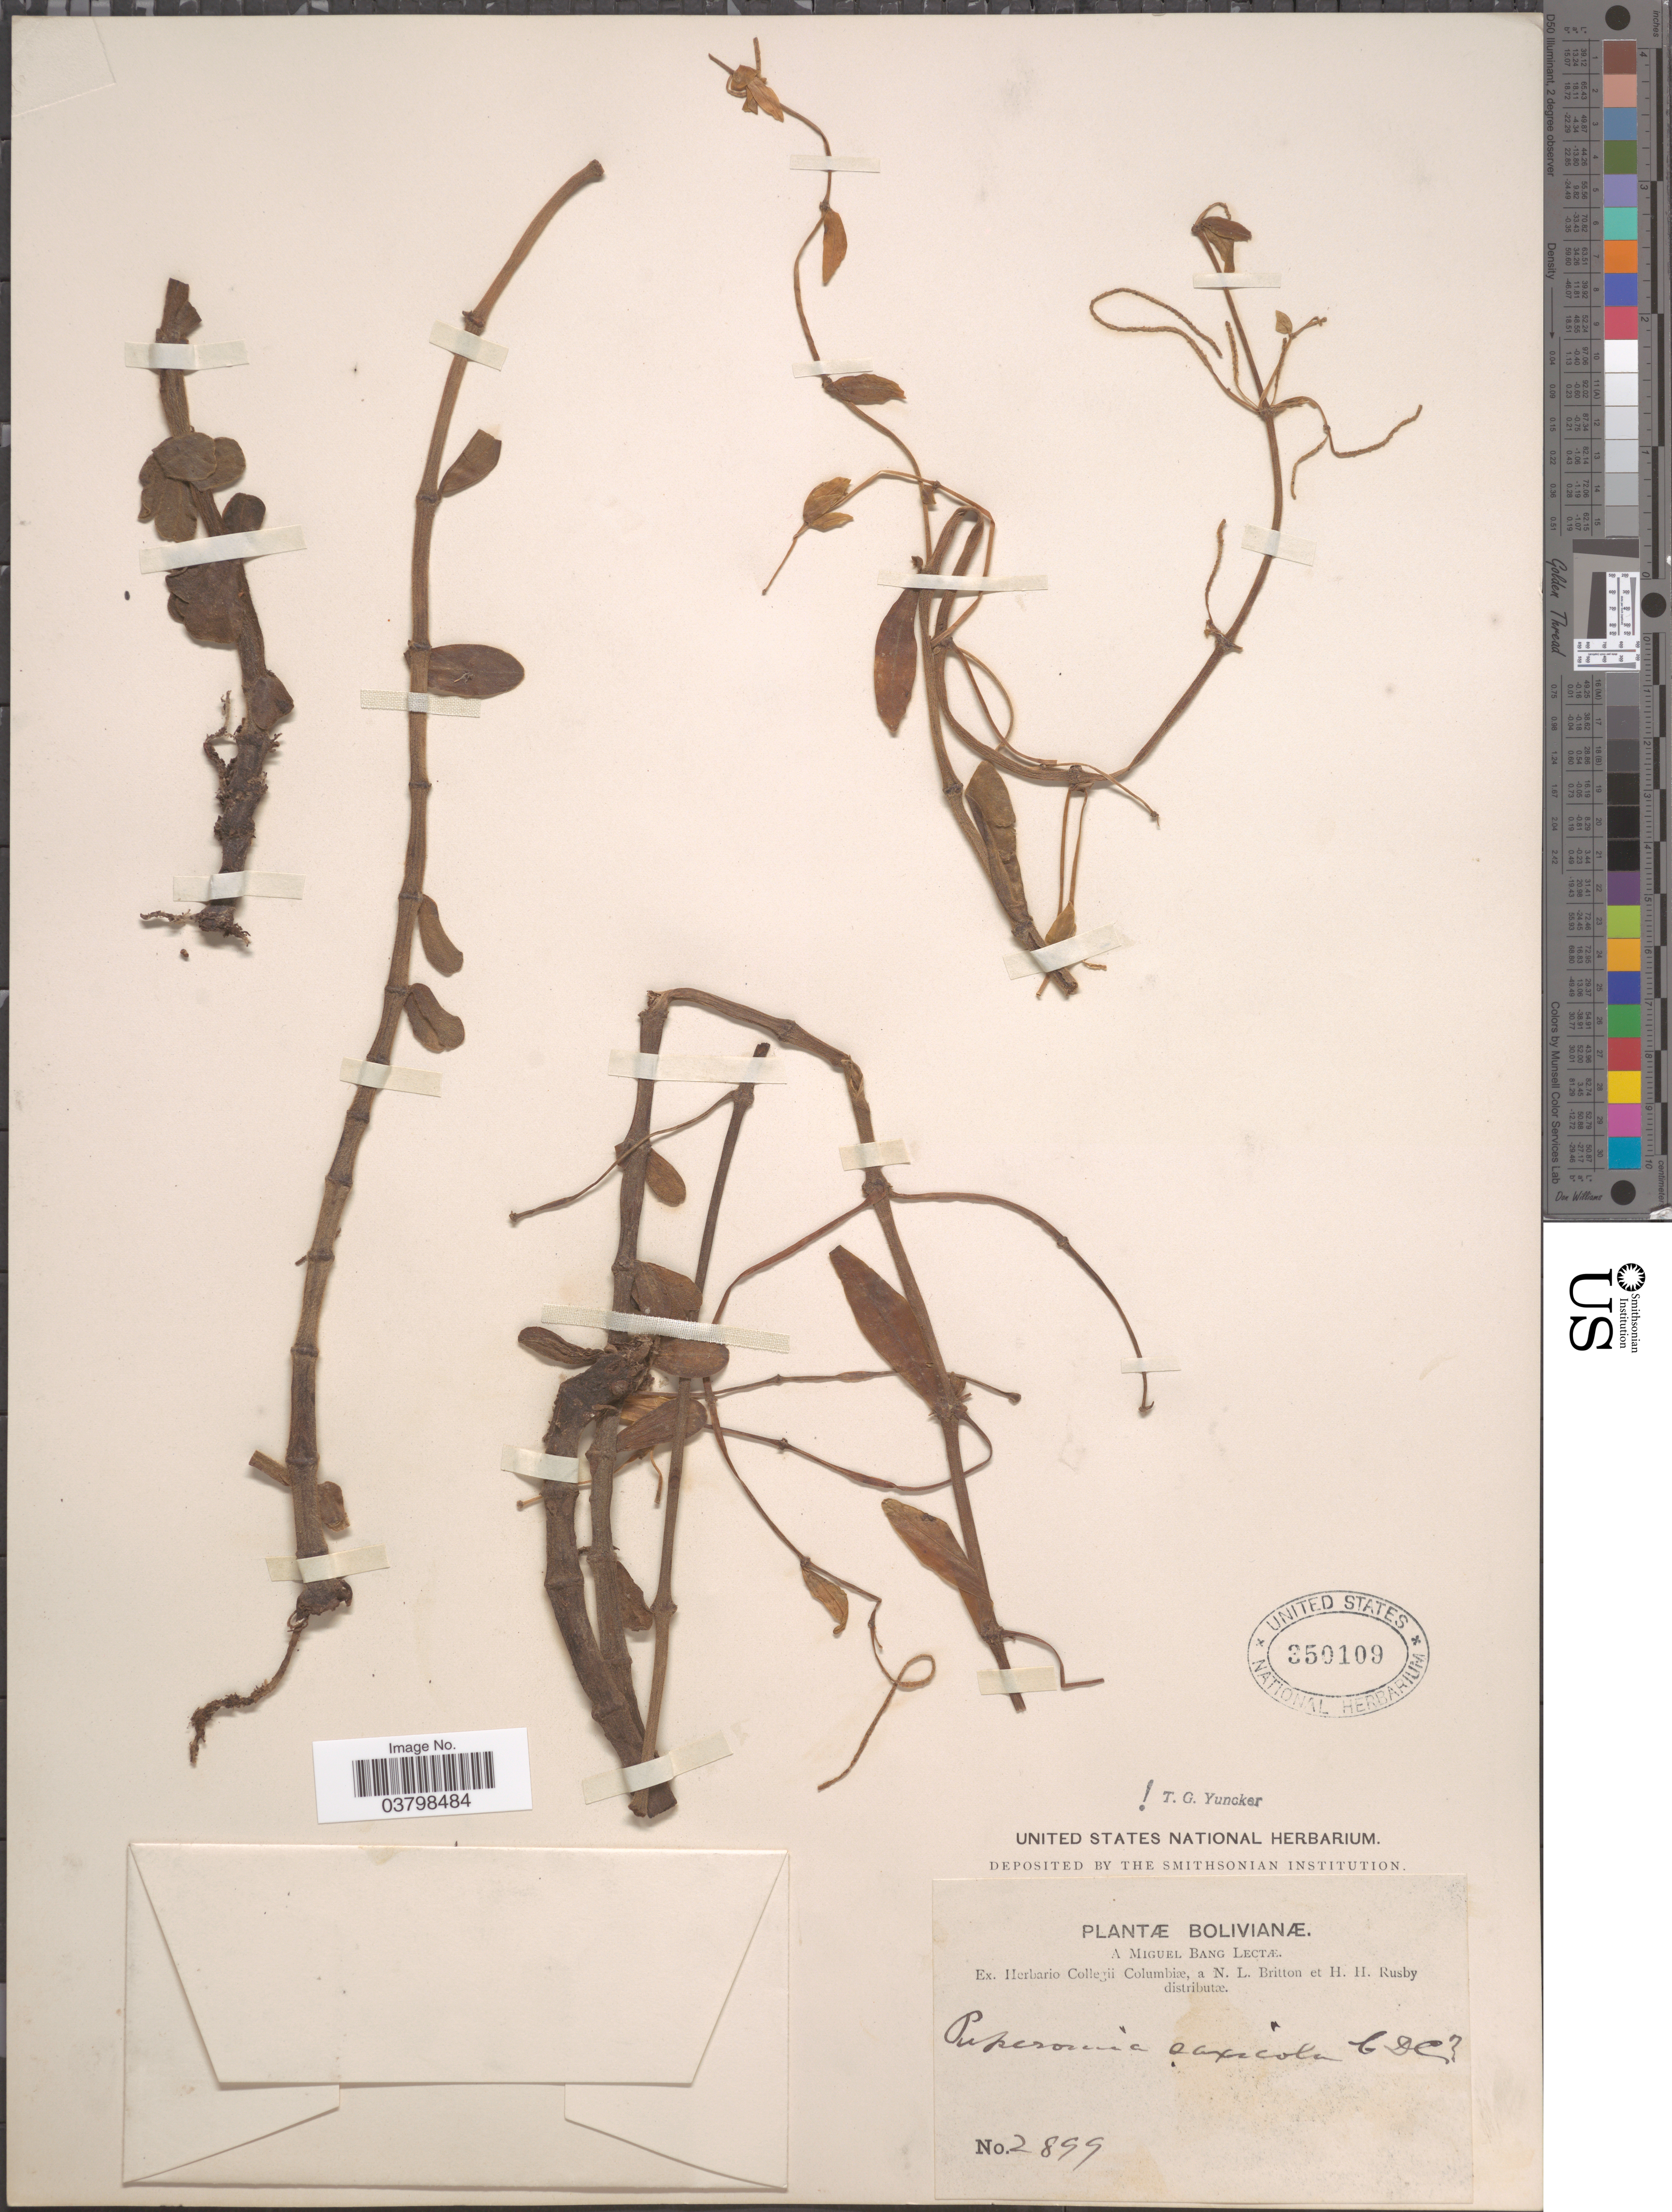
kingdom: Plantae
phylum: Tracheophyta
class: Magnoliopsida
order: Piperales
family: Piperaceae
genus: Peperomia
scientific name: Peperomia saxicola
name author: C. DC.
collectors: M. Bang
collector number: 2899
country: Bolivia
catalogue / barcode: US 350109